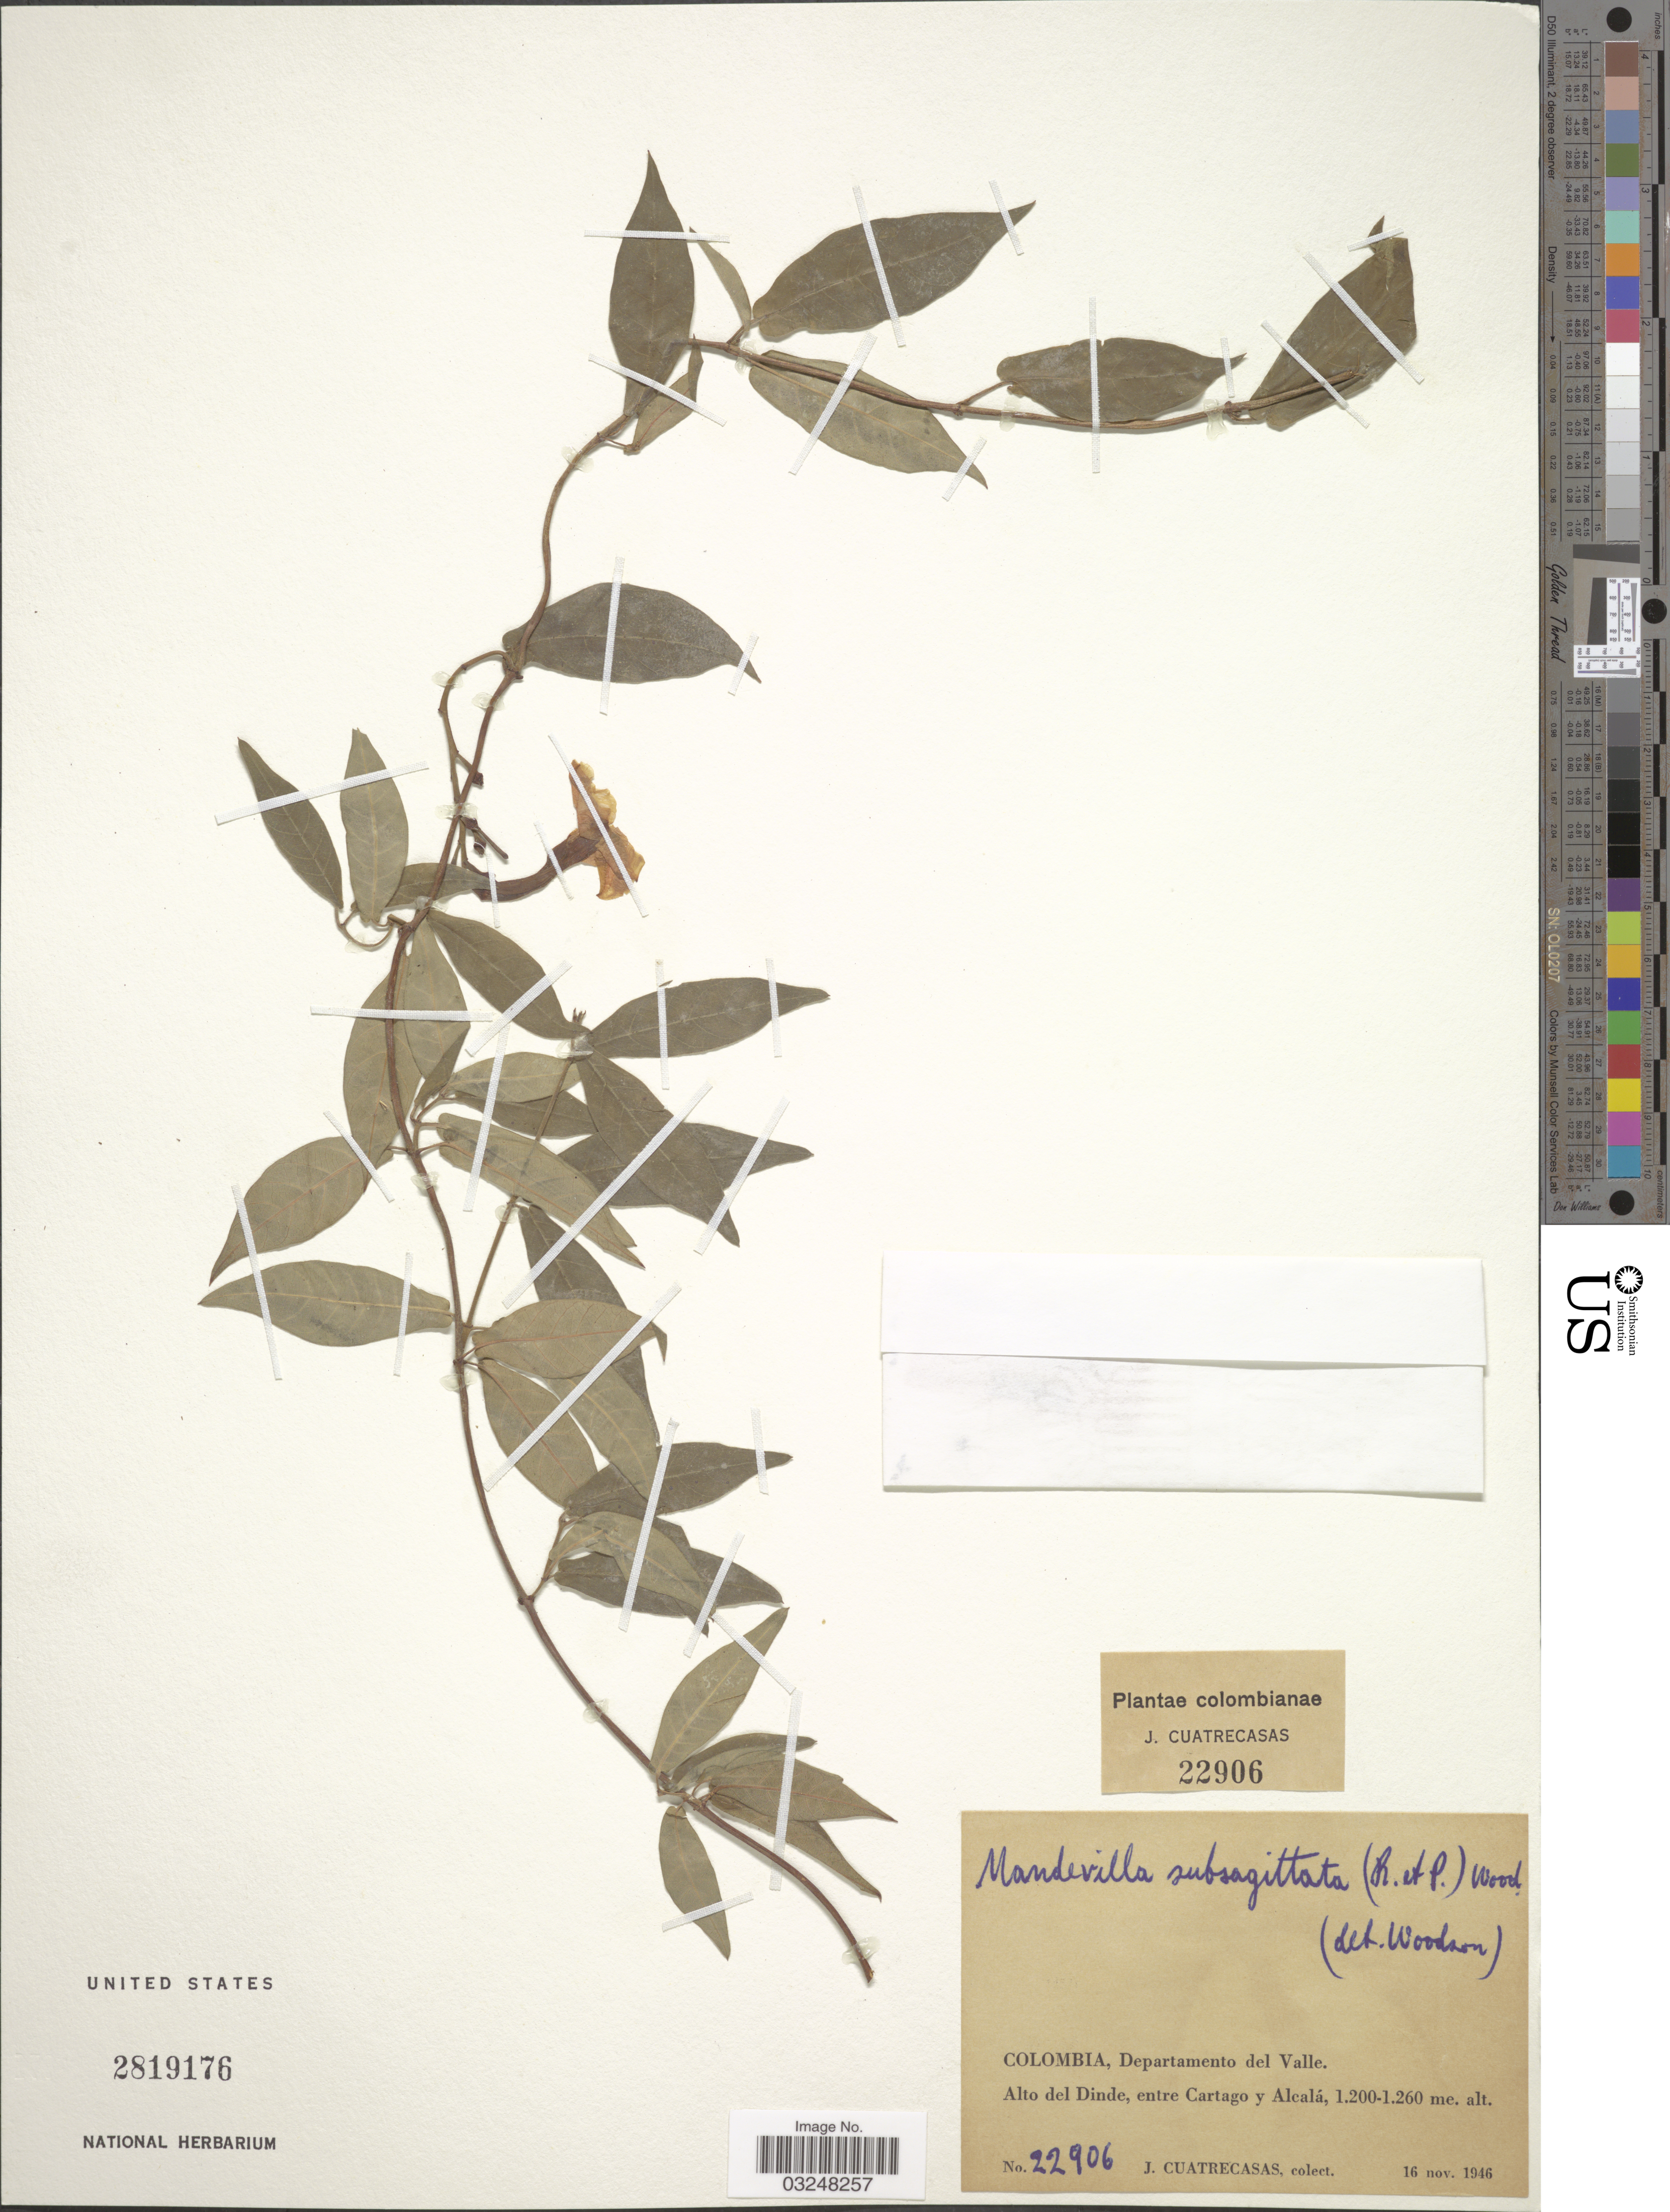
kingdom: Plantae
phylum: Tracheophyta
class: Magnoliopsida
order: Gentianales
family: Apocynaceae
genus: Mandevilla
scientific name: Mandevilla subsagittata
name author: (Ruiz & Pav.) Woodson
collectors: J. Cuatrecasas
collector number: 22906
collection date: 1946-11-16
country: Colombia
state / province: Valle del Cauca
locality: Departamento del Valle. Alto del Dinde, entre Cartago y Alcalá.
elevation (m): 1200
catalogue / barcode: US 2819176